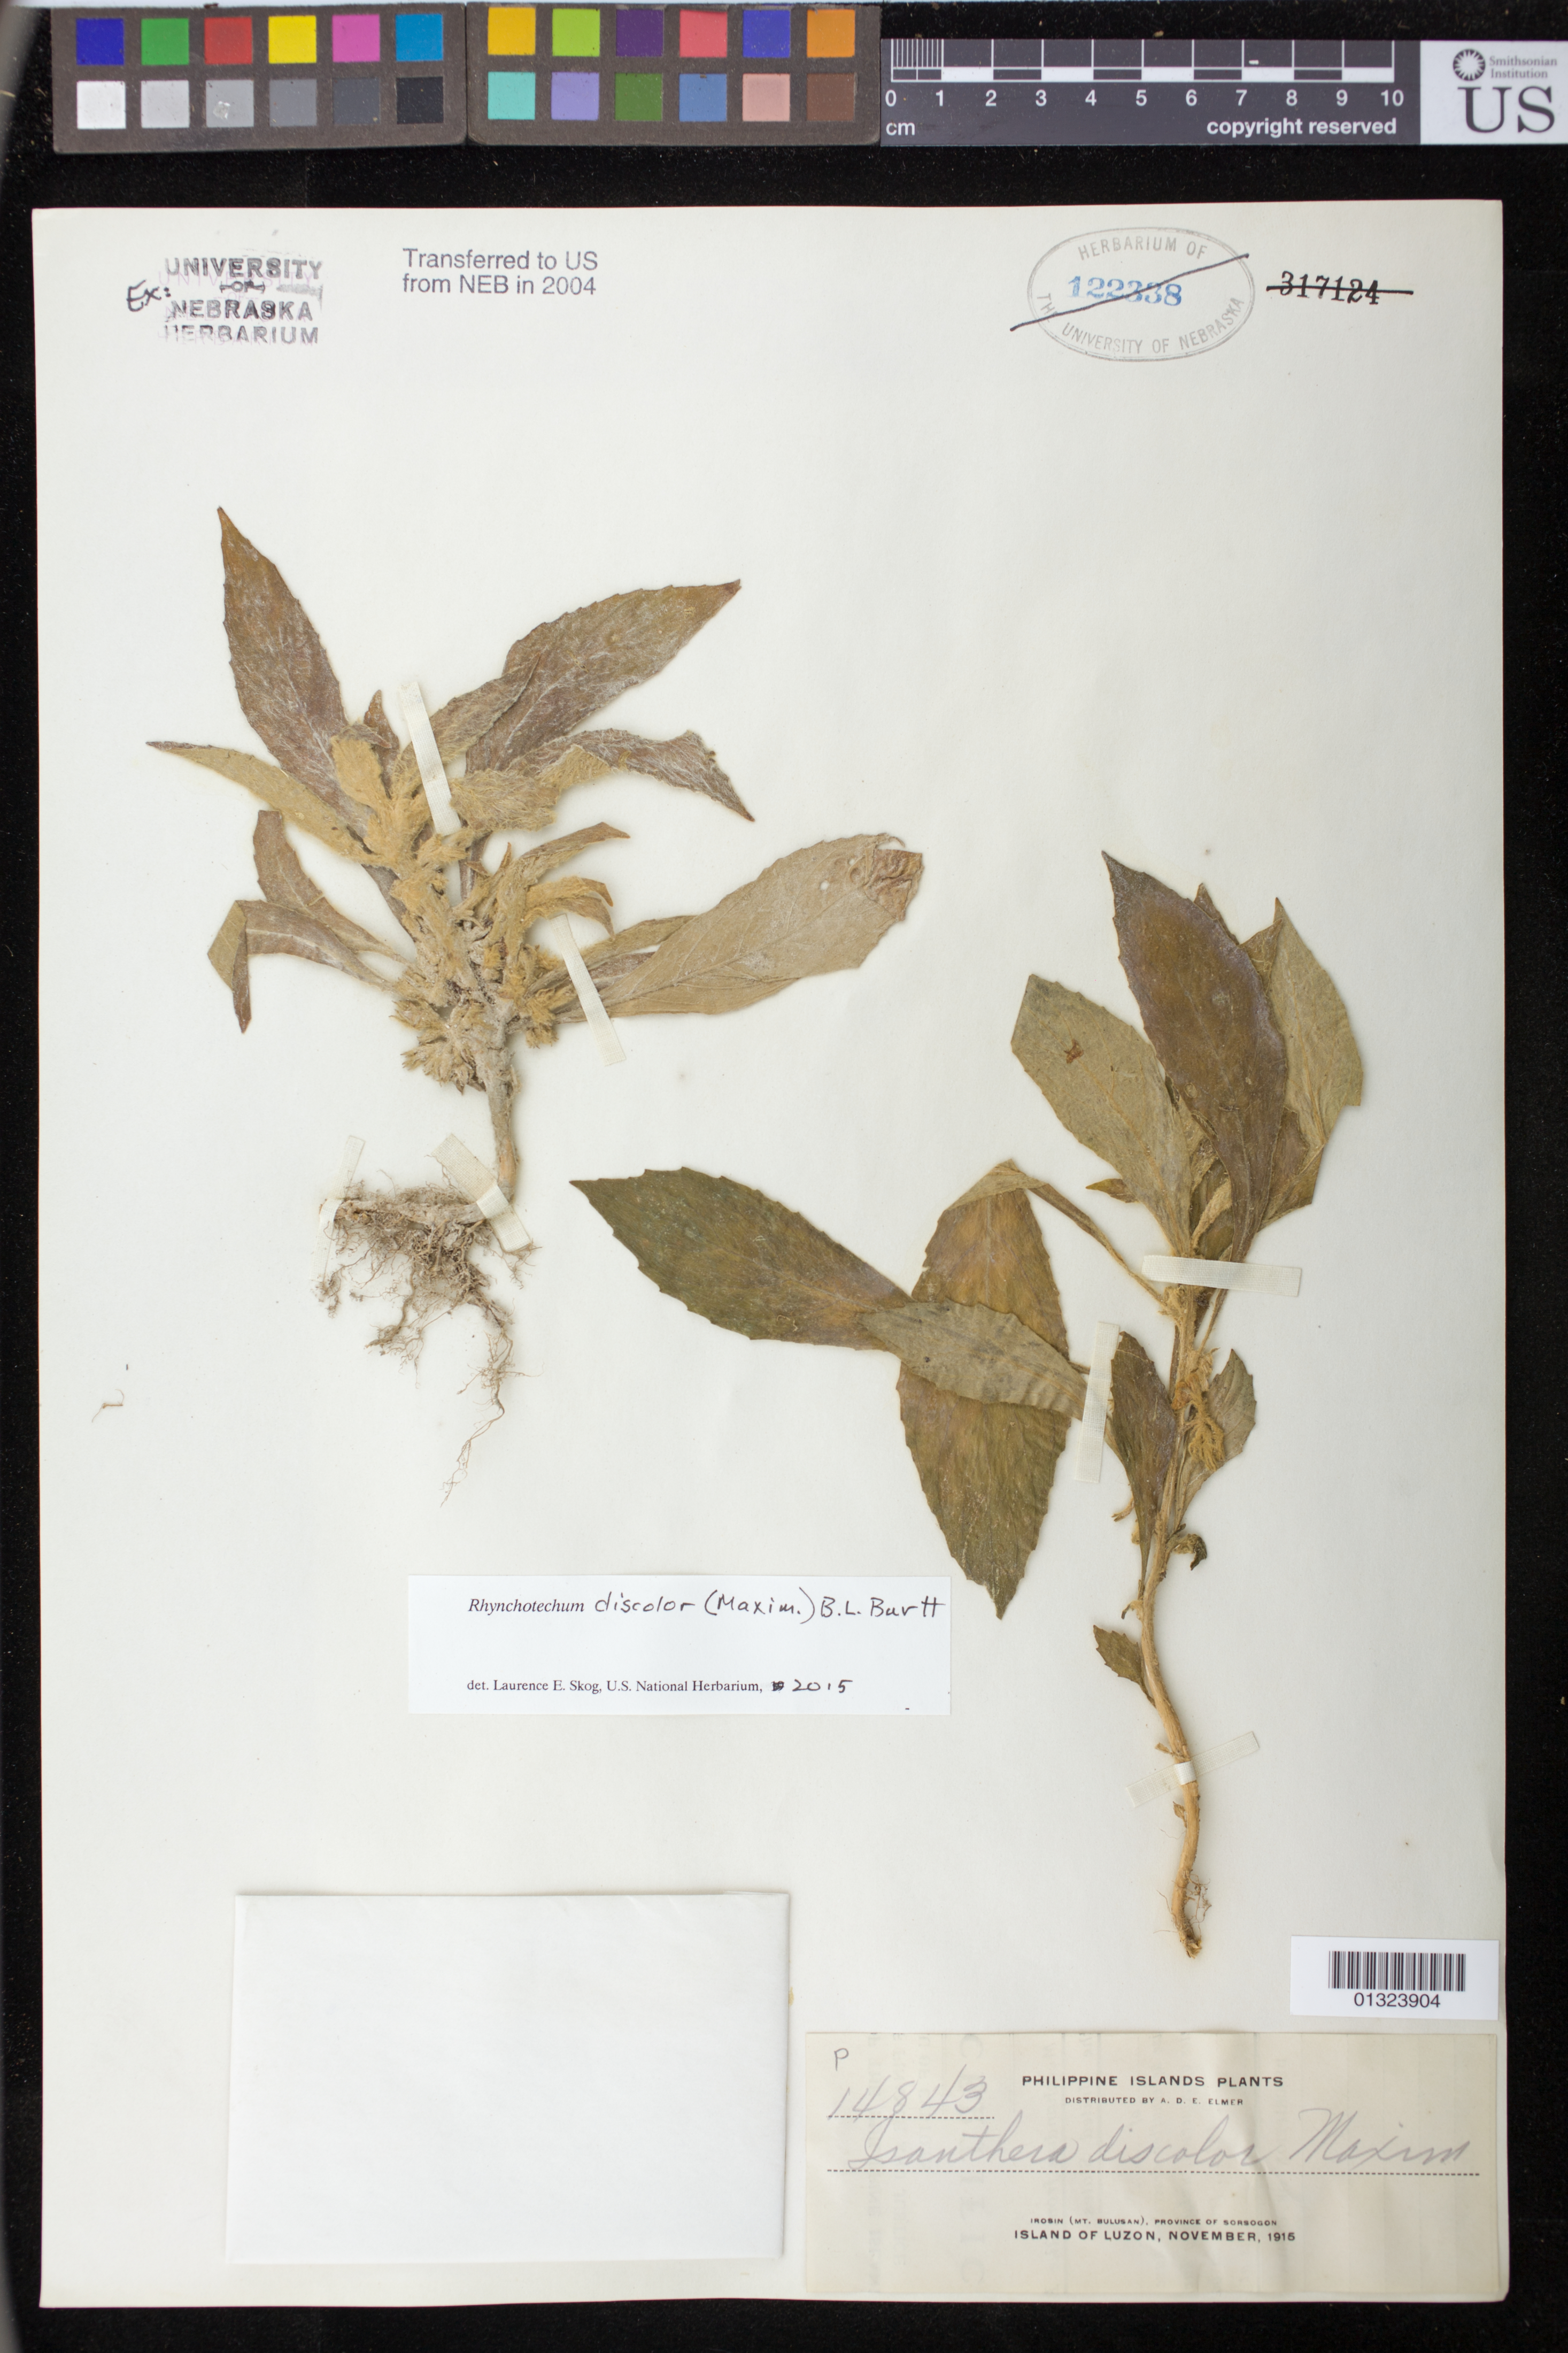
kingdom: Plantae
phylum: Tracheophyta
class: Magnoliopsida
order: Lamiales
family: Gesneriaceae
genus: Rhynchotechum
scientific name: Rhynchotechum discolor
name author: (Maxim.) B.L. Burtt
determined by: Skog, Laurence E.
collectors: A. D. E. Elmer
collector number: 14843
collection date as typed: Nov 1915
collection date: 1915-11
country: Philippines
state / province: Bicol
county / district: Sorsogon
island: Luzon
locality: Irosin (Mt. Bulusan), Province of Sorsogon, Island of Luzon